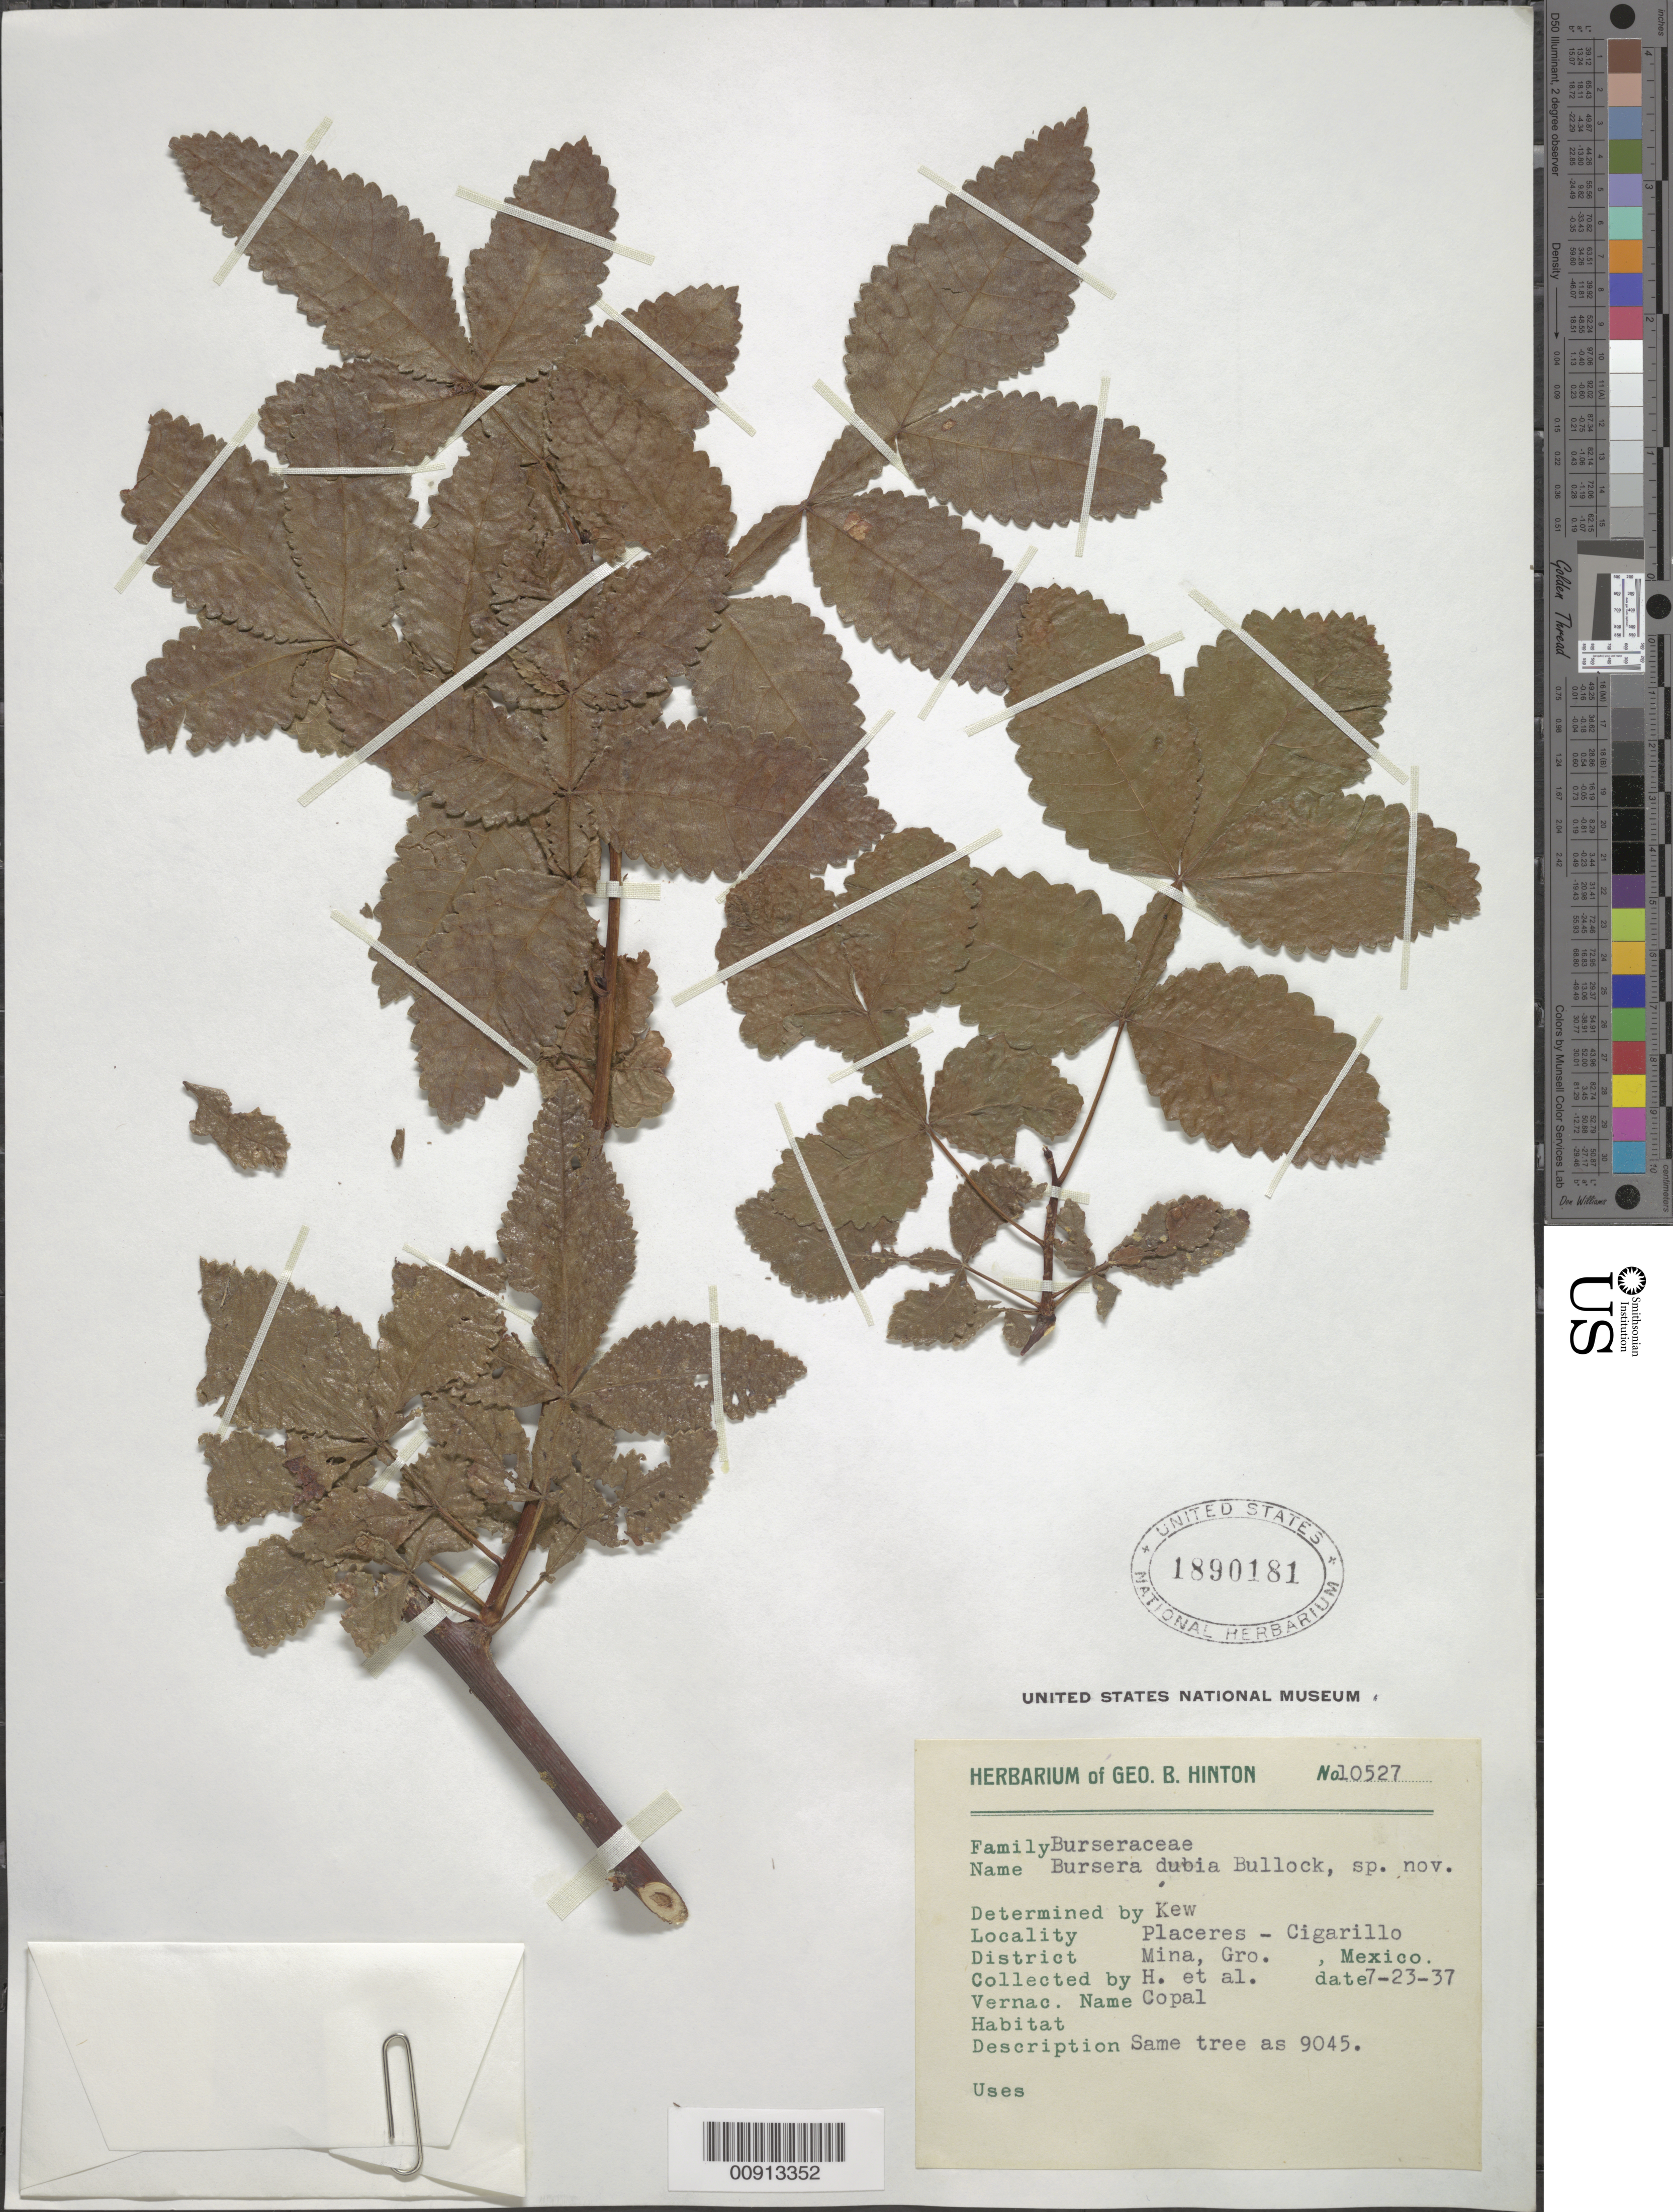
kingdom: Plantae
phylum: Tracheophyta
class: Magnoliopsida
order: Sapindales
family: Burseraceae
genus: Bursera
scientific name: Bursera dubia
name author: Bullock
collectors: G. B. Hinton & et al.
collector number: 10527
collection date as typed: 23 Jul 1937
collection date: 1937-07-23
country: Mexico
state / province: Guerrero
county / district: Mina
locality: Placeres - Cigarillo, District Mina, Guerrero.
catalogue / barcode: US 1890181